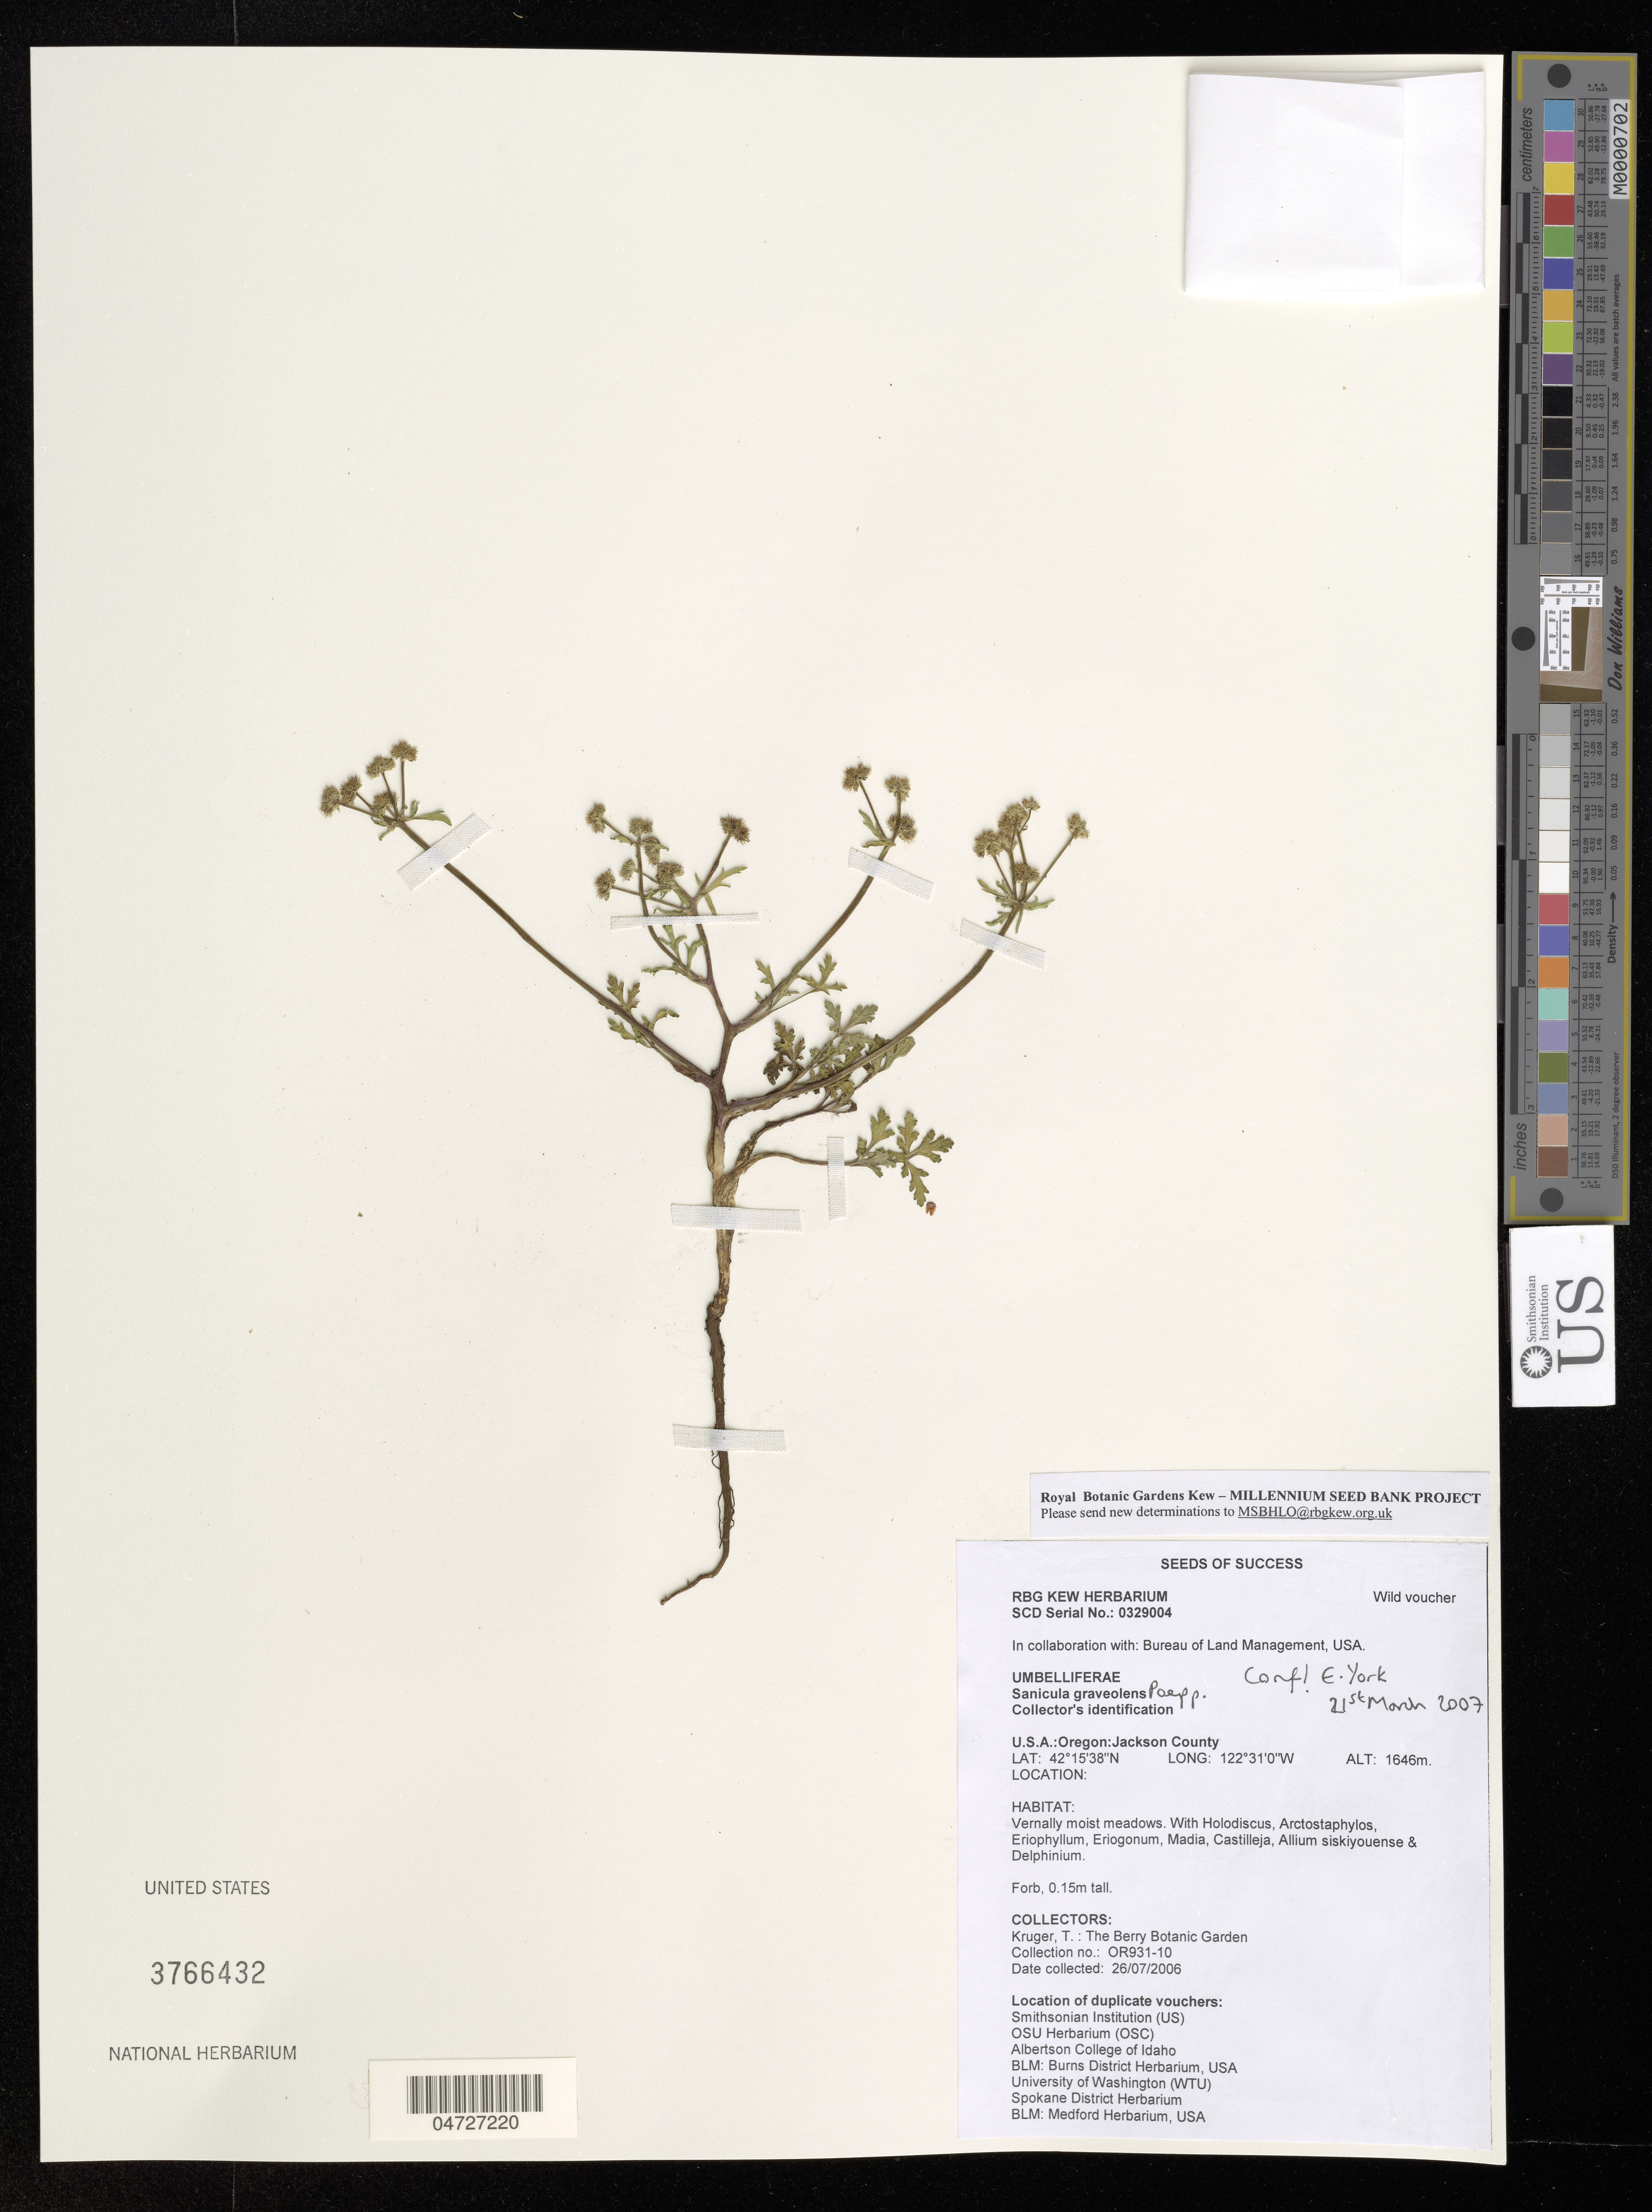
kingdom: Plantae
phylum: Tracheophyta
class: Magnoliopsida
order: Apiales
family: Apiaceae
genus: Sanicula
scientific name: Sanicula graveolens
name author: Poepp. ex DC.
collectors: A. M. Kruger R.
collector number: OR931-10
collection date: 2006-07-26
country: United States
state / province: Oregon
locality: Jackson County.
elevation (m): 1646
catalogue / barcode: US 3766432